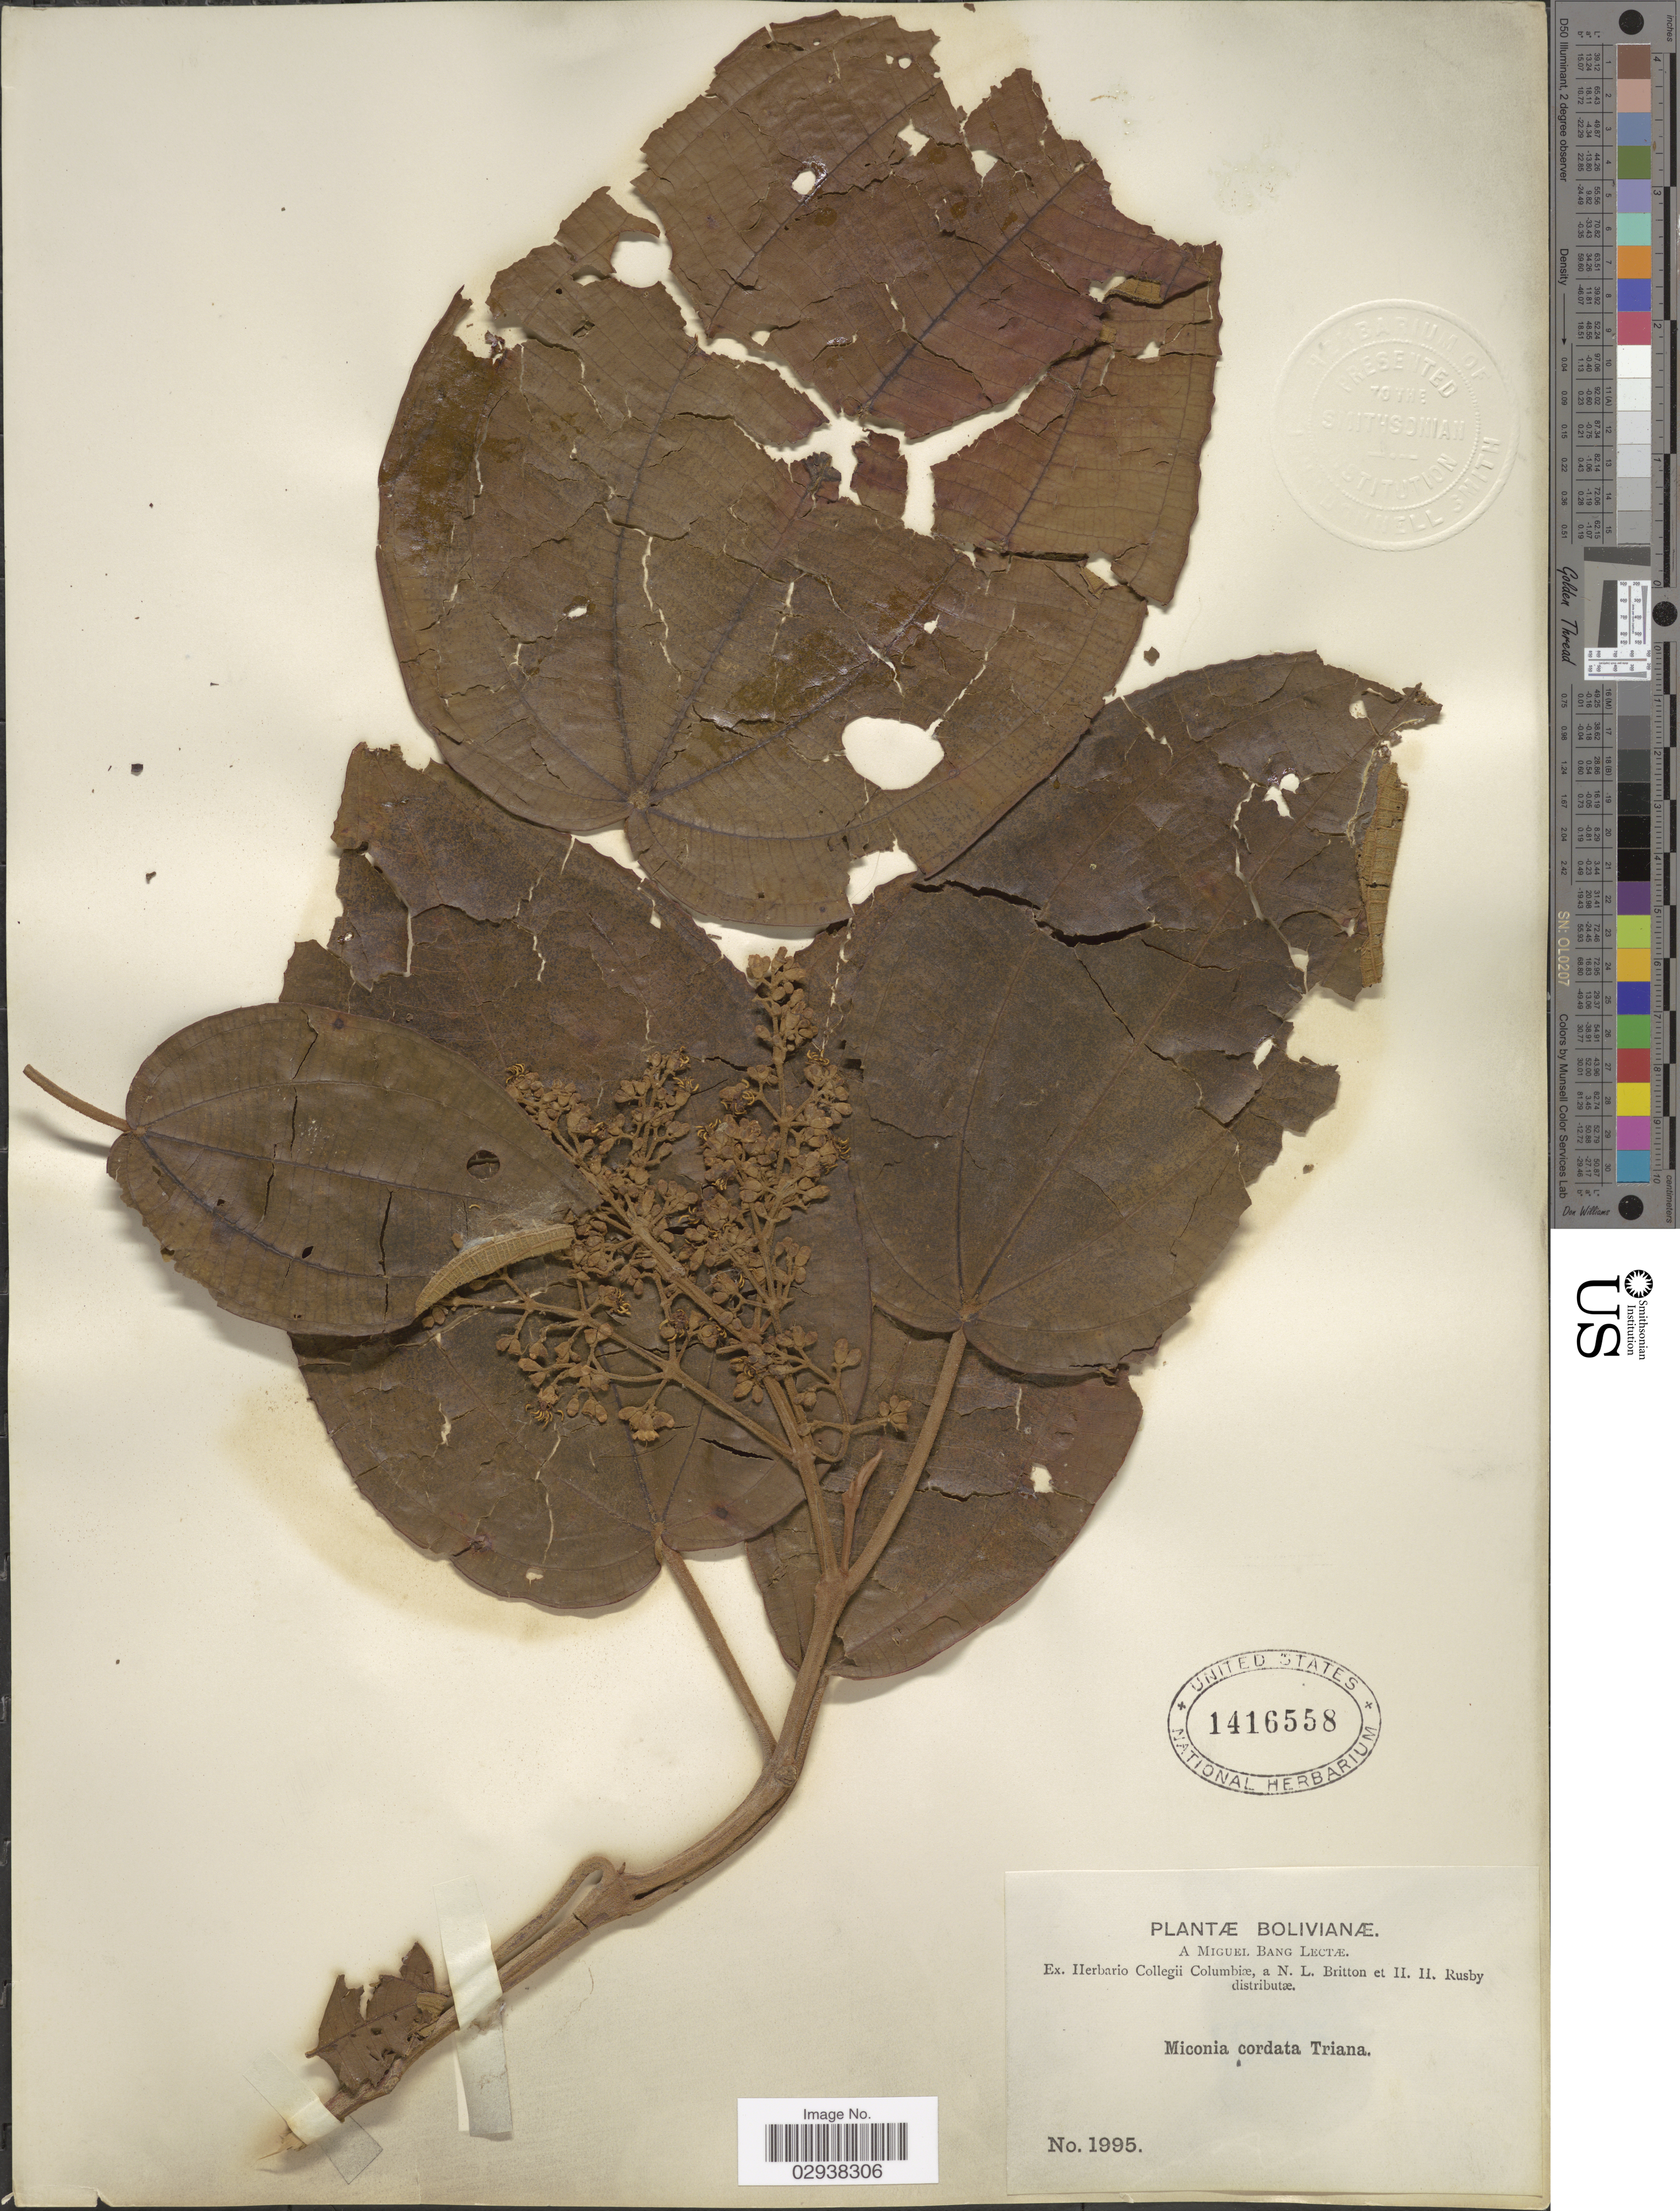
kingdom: Plantae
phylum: Tracheophyta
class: Magnoliopsida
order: Myrtales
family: Melastomataceae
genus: Miconia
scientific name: Miconia cordata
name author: Triana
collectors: M. Bang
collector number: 1995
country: Bolivia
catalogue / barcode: US 1416558